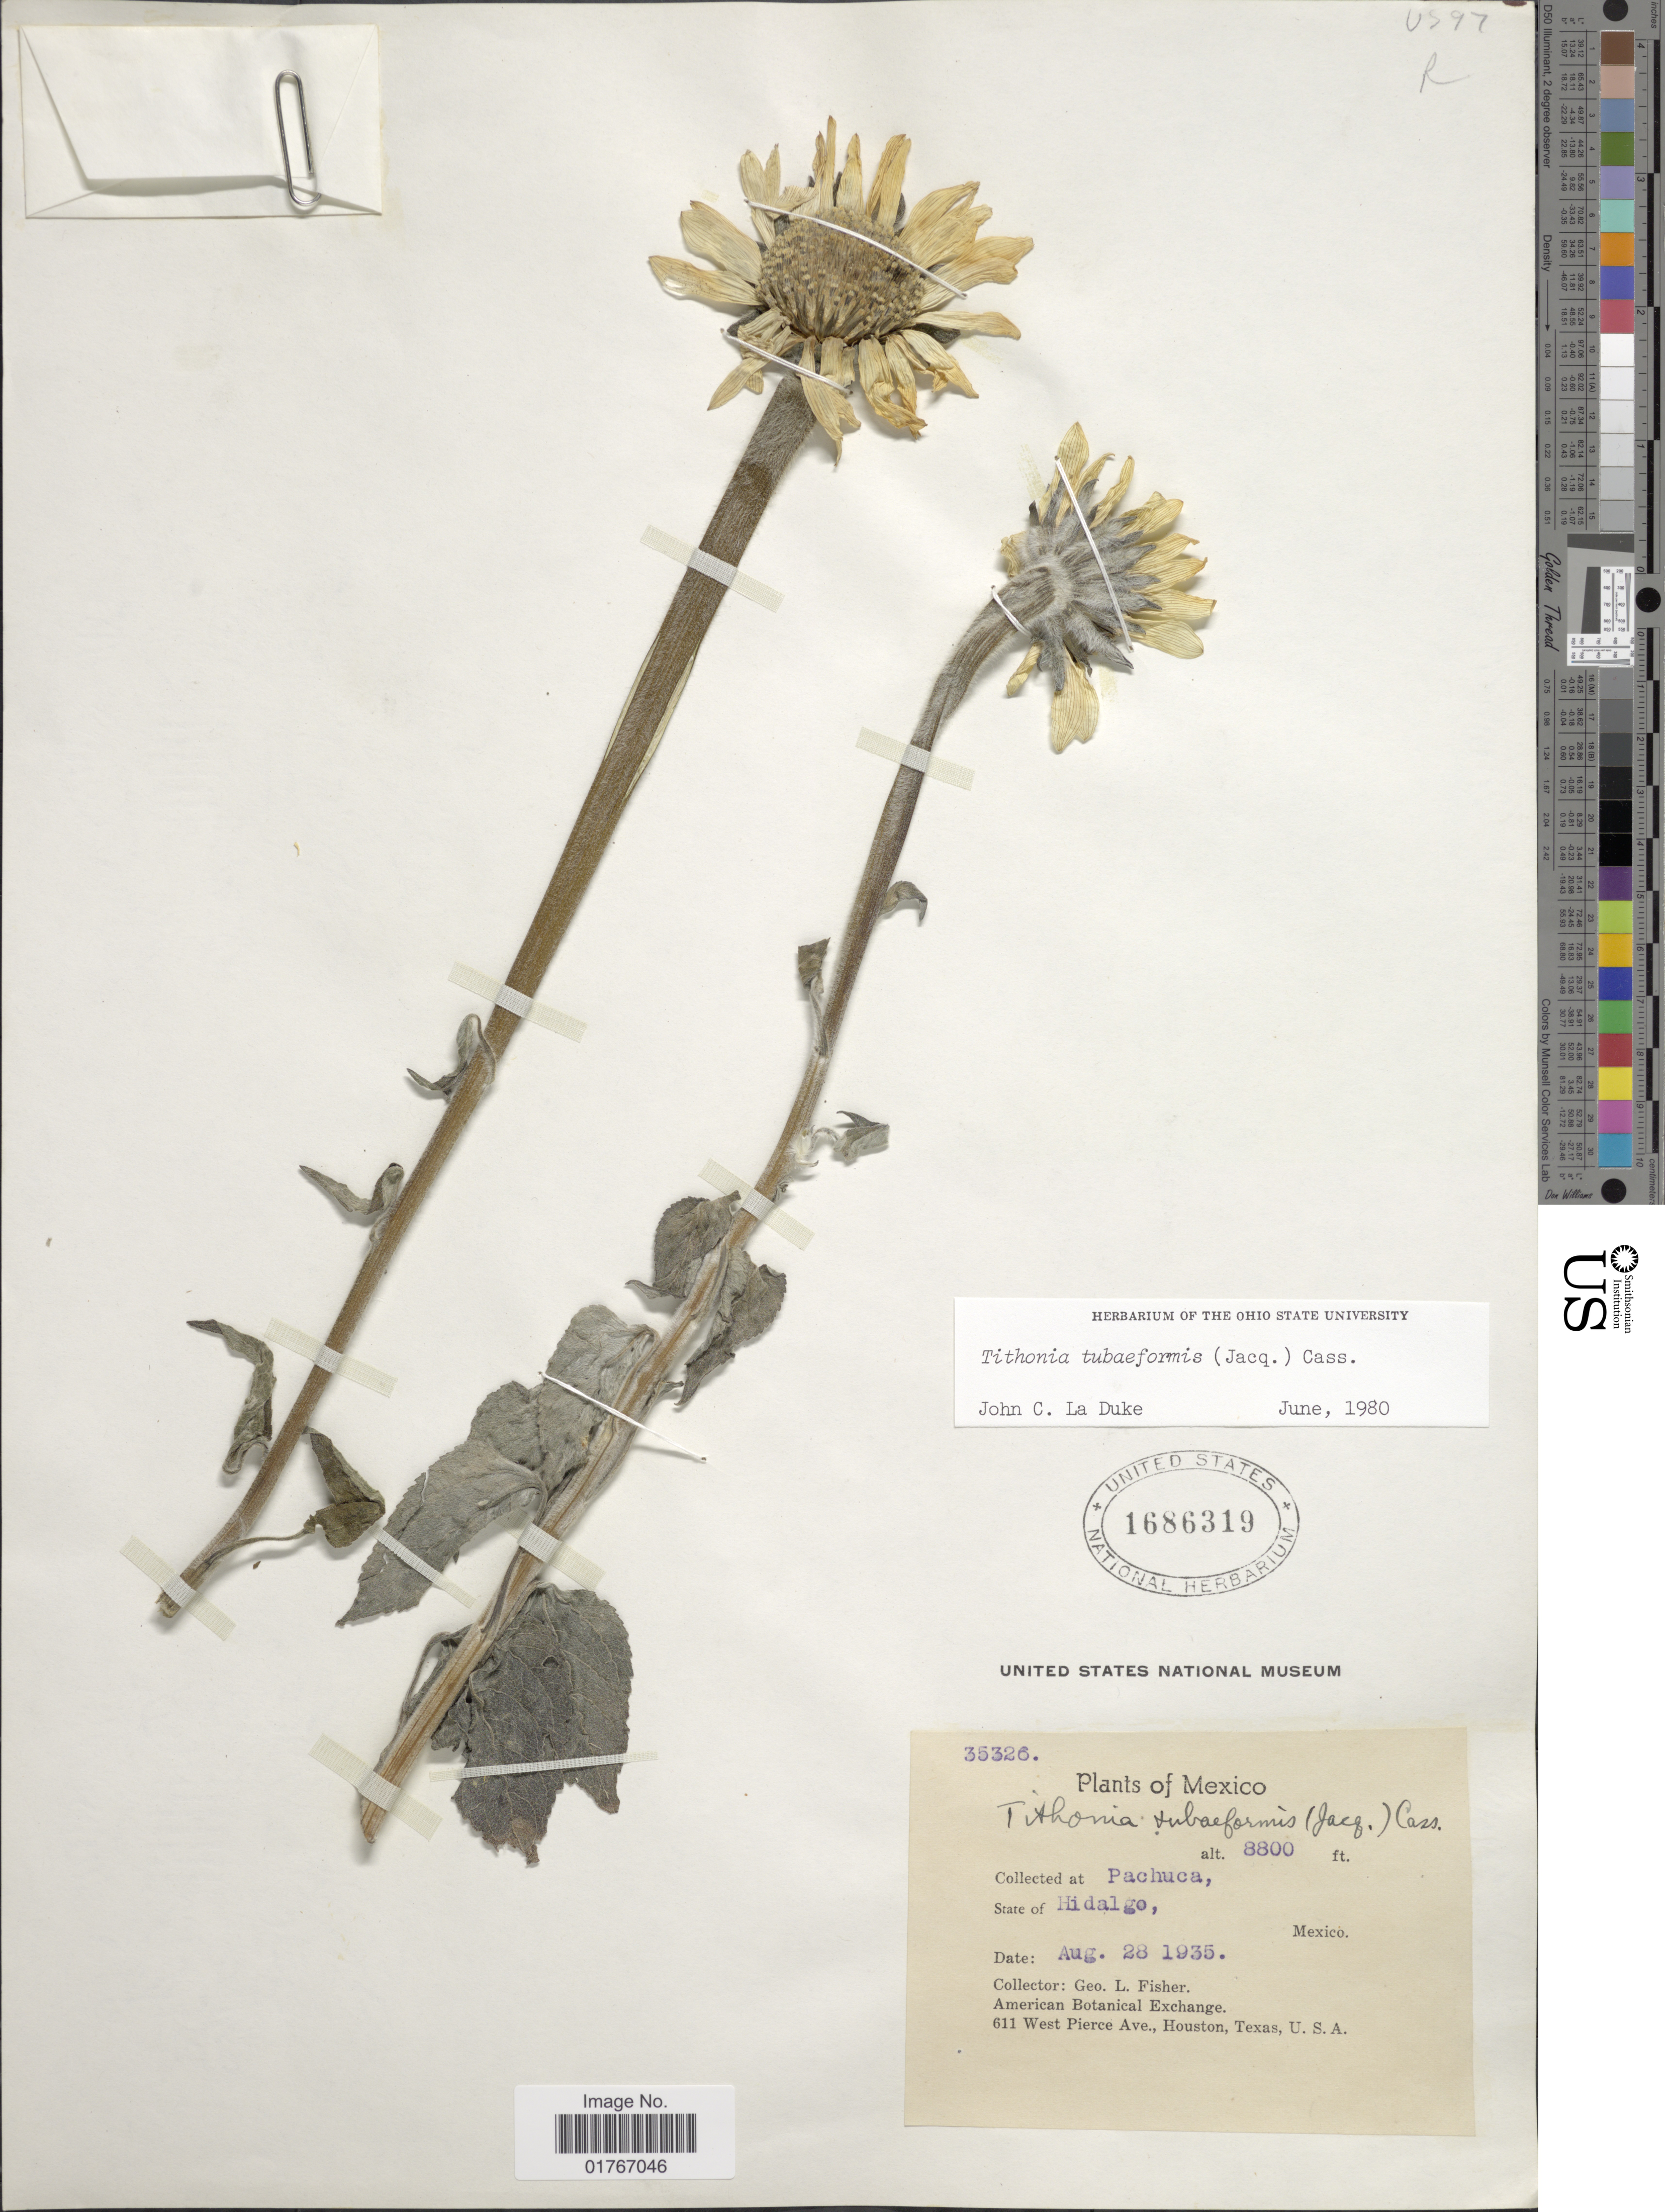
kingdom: Plantae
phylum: Tracheophyta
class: Magnoliopsida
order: Asterales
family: Asteraceae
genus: Tithonia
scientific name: Tithonia tubaeformis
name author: (Jacq.) Cass.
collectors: G. L. Fisher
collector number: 35326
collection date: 1935-08-28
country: Mexico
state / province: Hidalgo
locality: Pachuca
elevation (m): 2682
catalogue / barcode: US 1686319